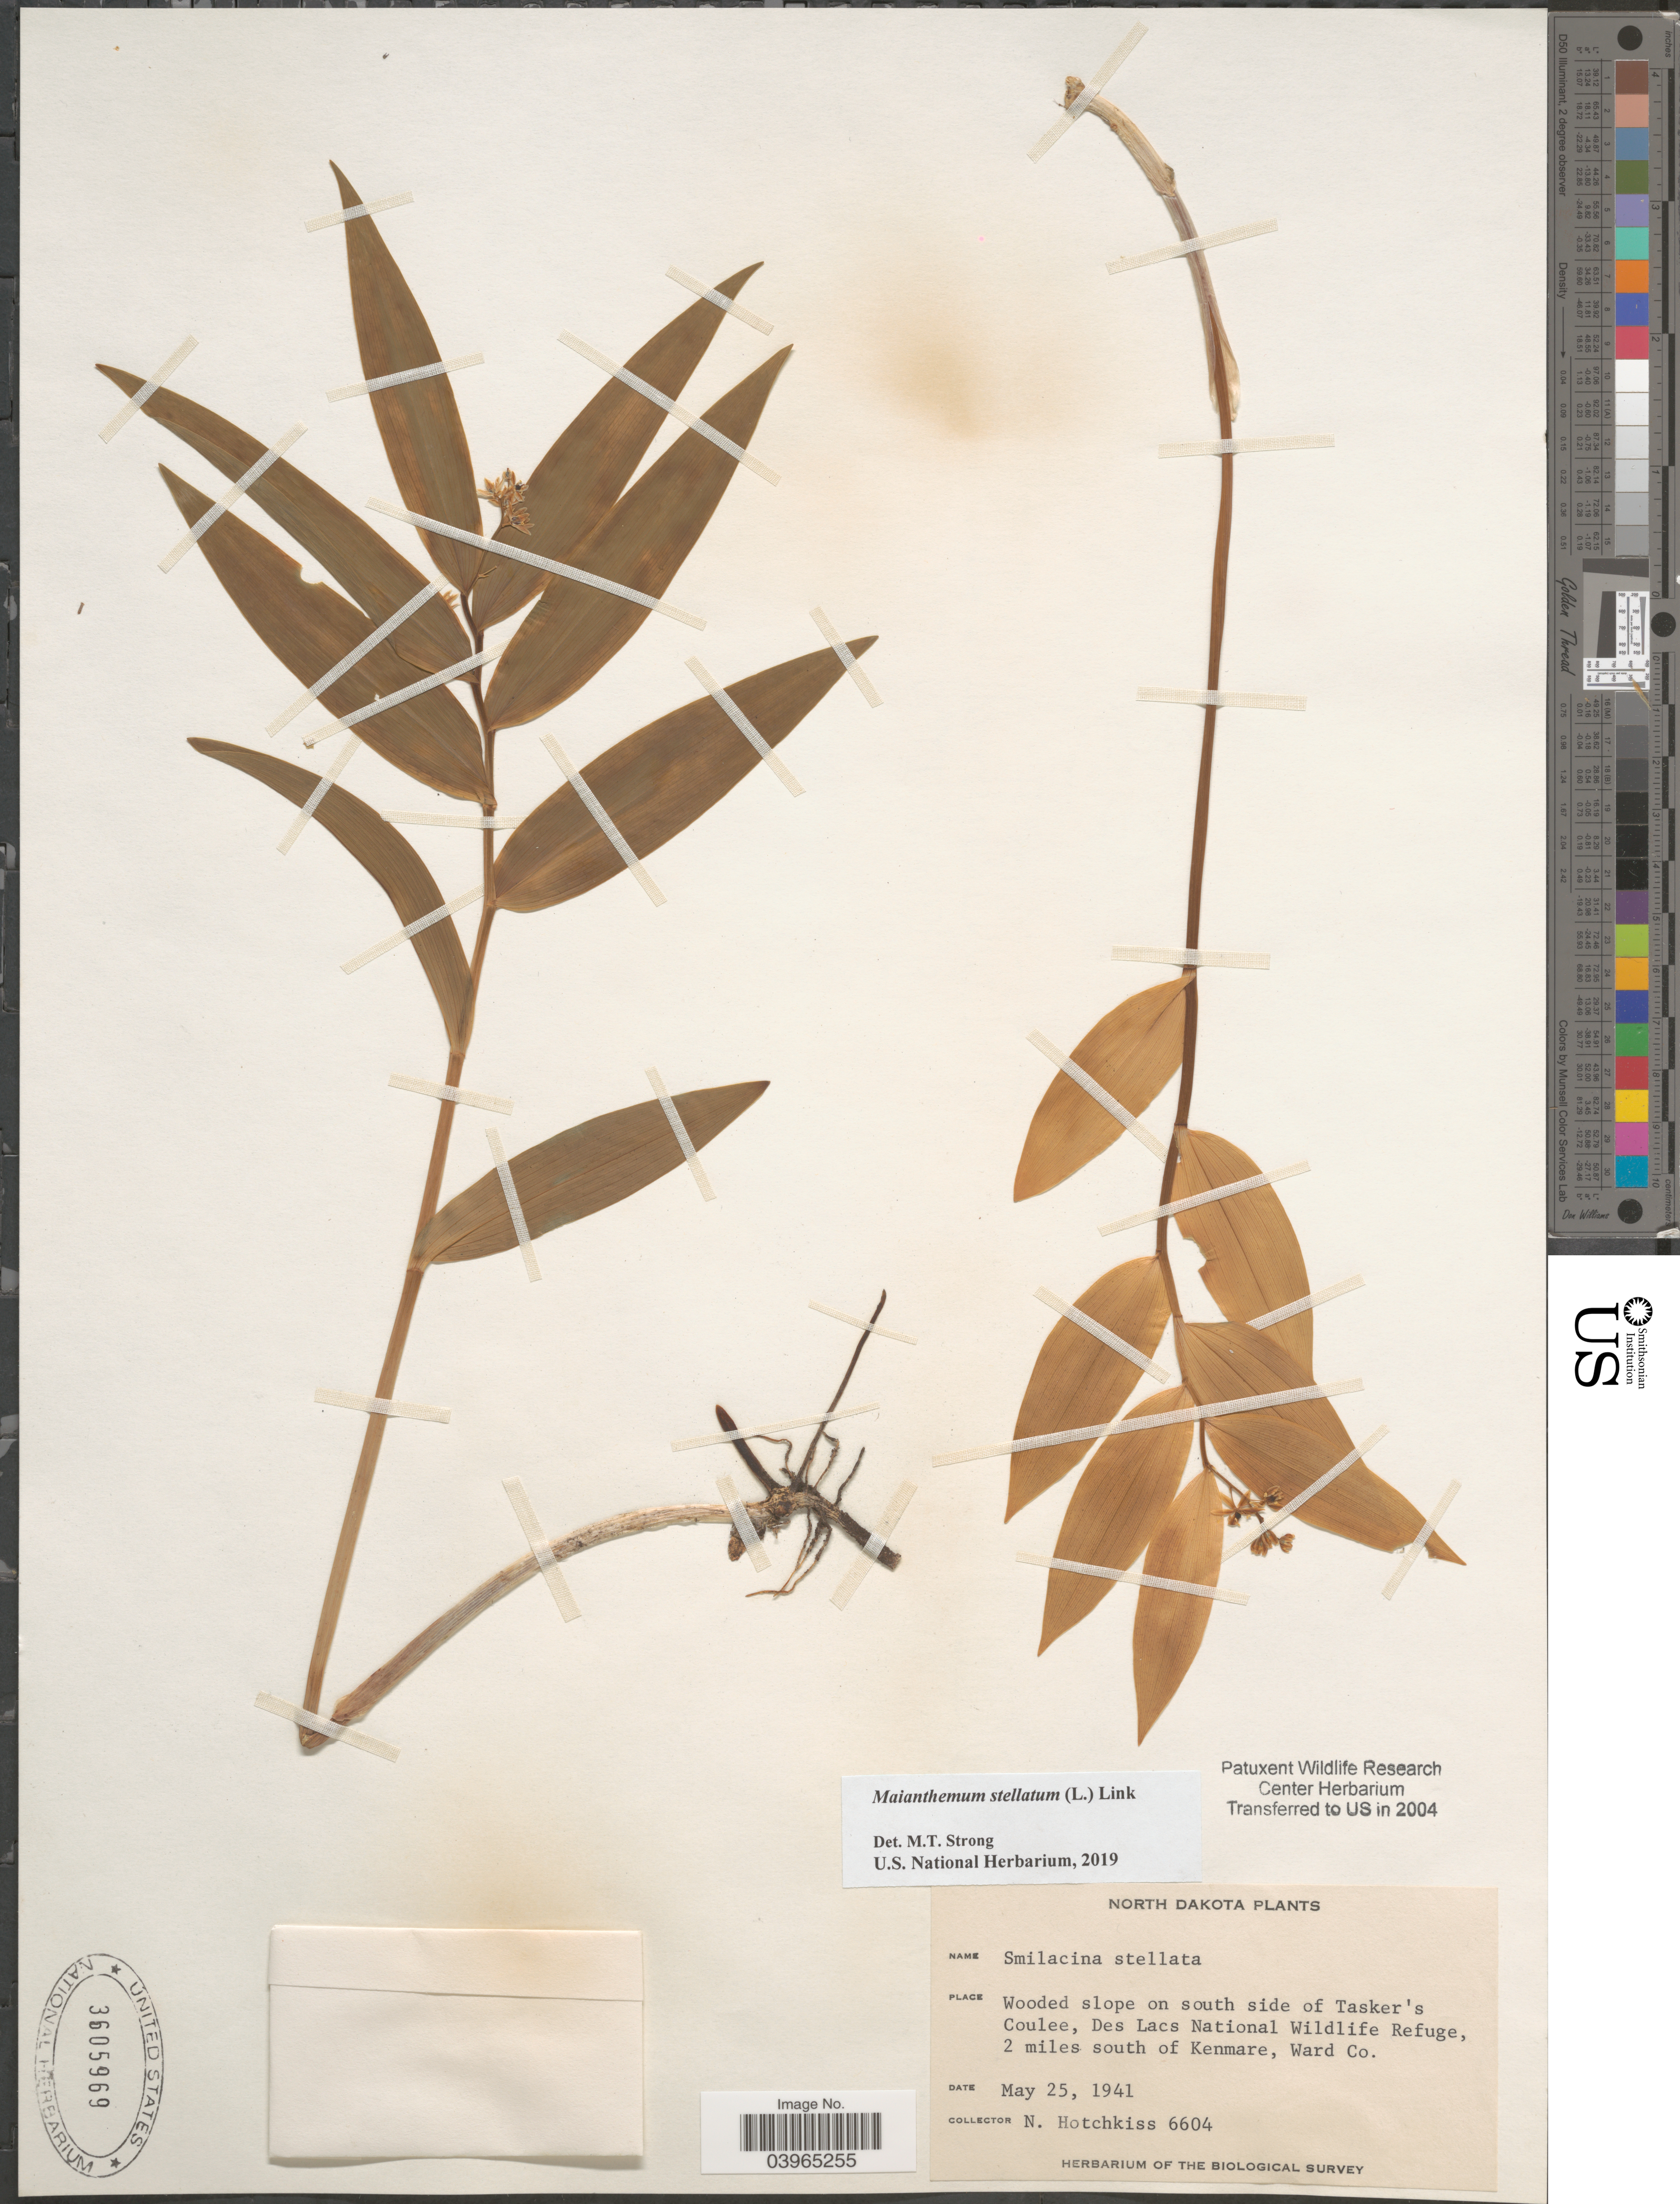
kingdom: Plantae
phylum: Tracheophyta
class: Liliopsida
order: Asparagales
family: Asparagaceae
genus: Maianthemum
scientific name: Maianthemum stellatum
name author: (L.) Link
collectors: N. Hotchkiss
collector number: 6604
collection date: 1941-05-25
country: United States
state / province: North Dakota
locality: Wooded slope on south side of Tasker's Coulee, Des Lacs National Wildlife Refuge, 2 miles south of Kenmare, Ward Co.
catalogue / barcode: US 3605969